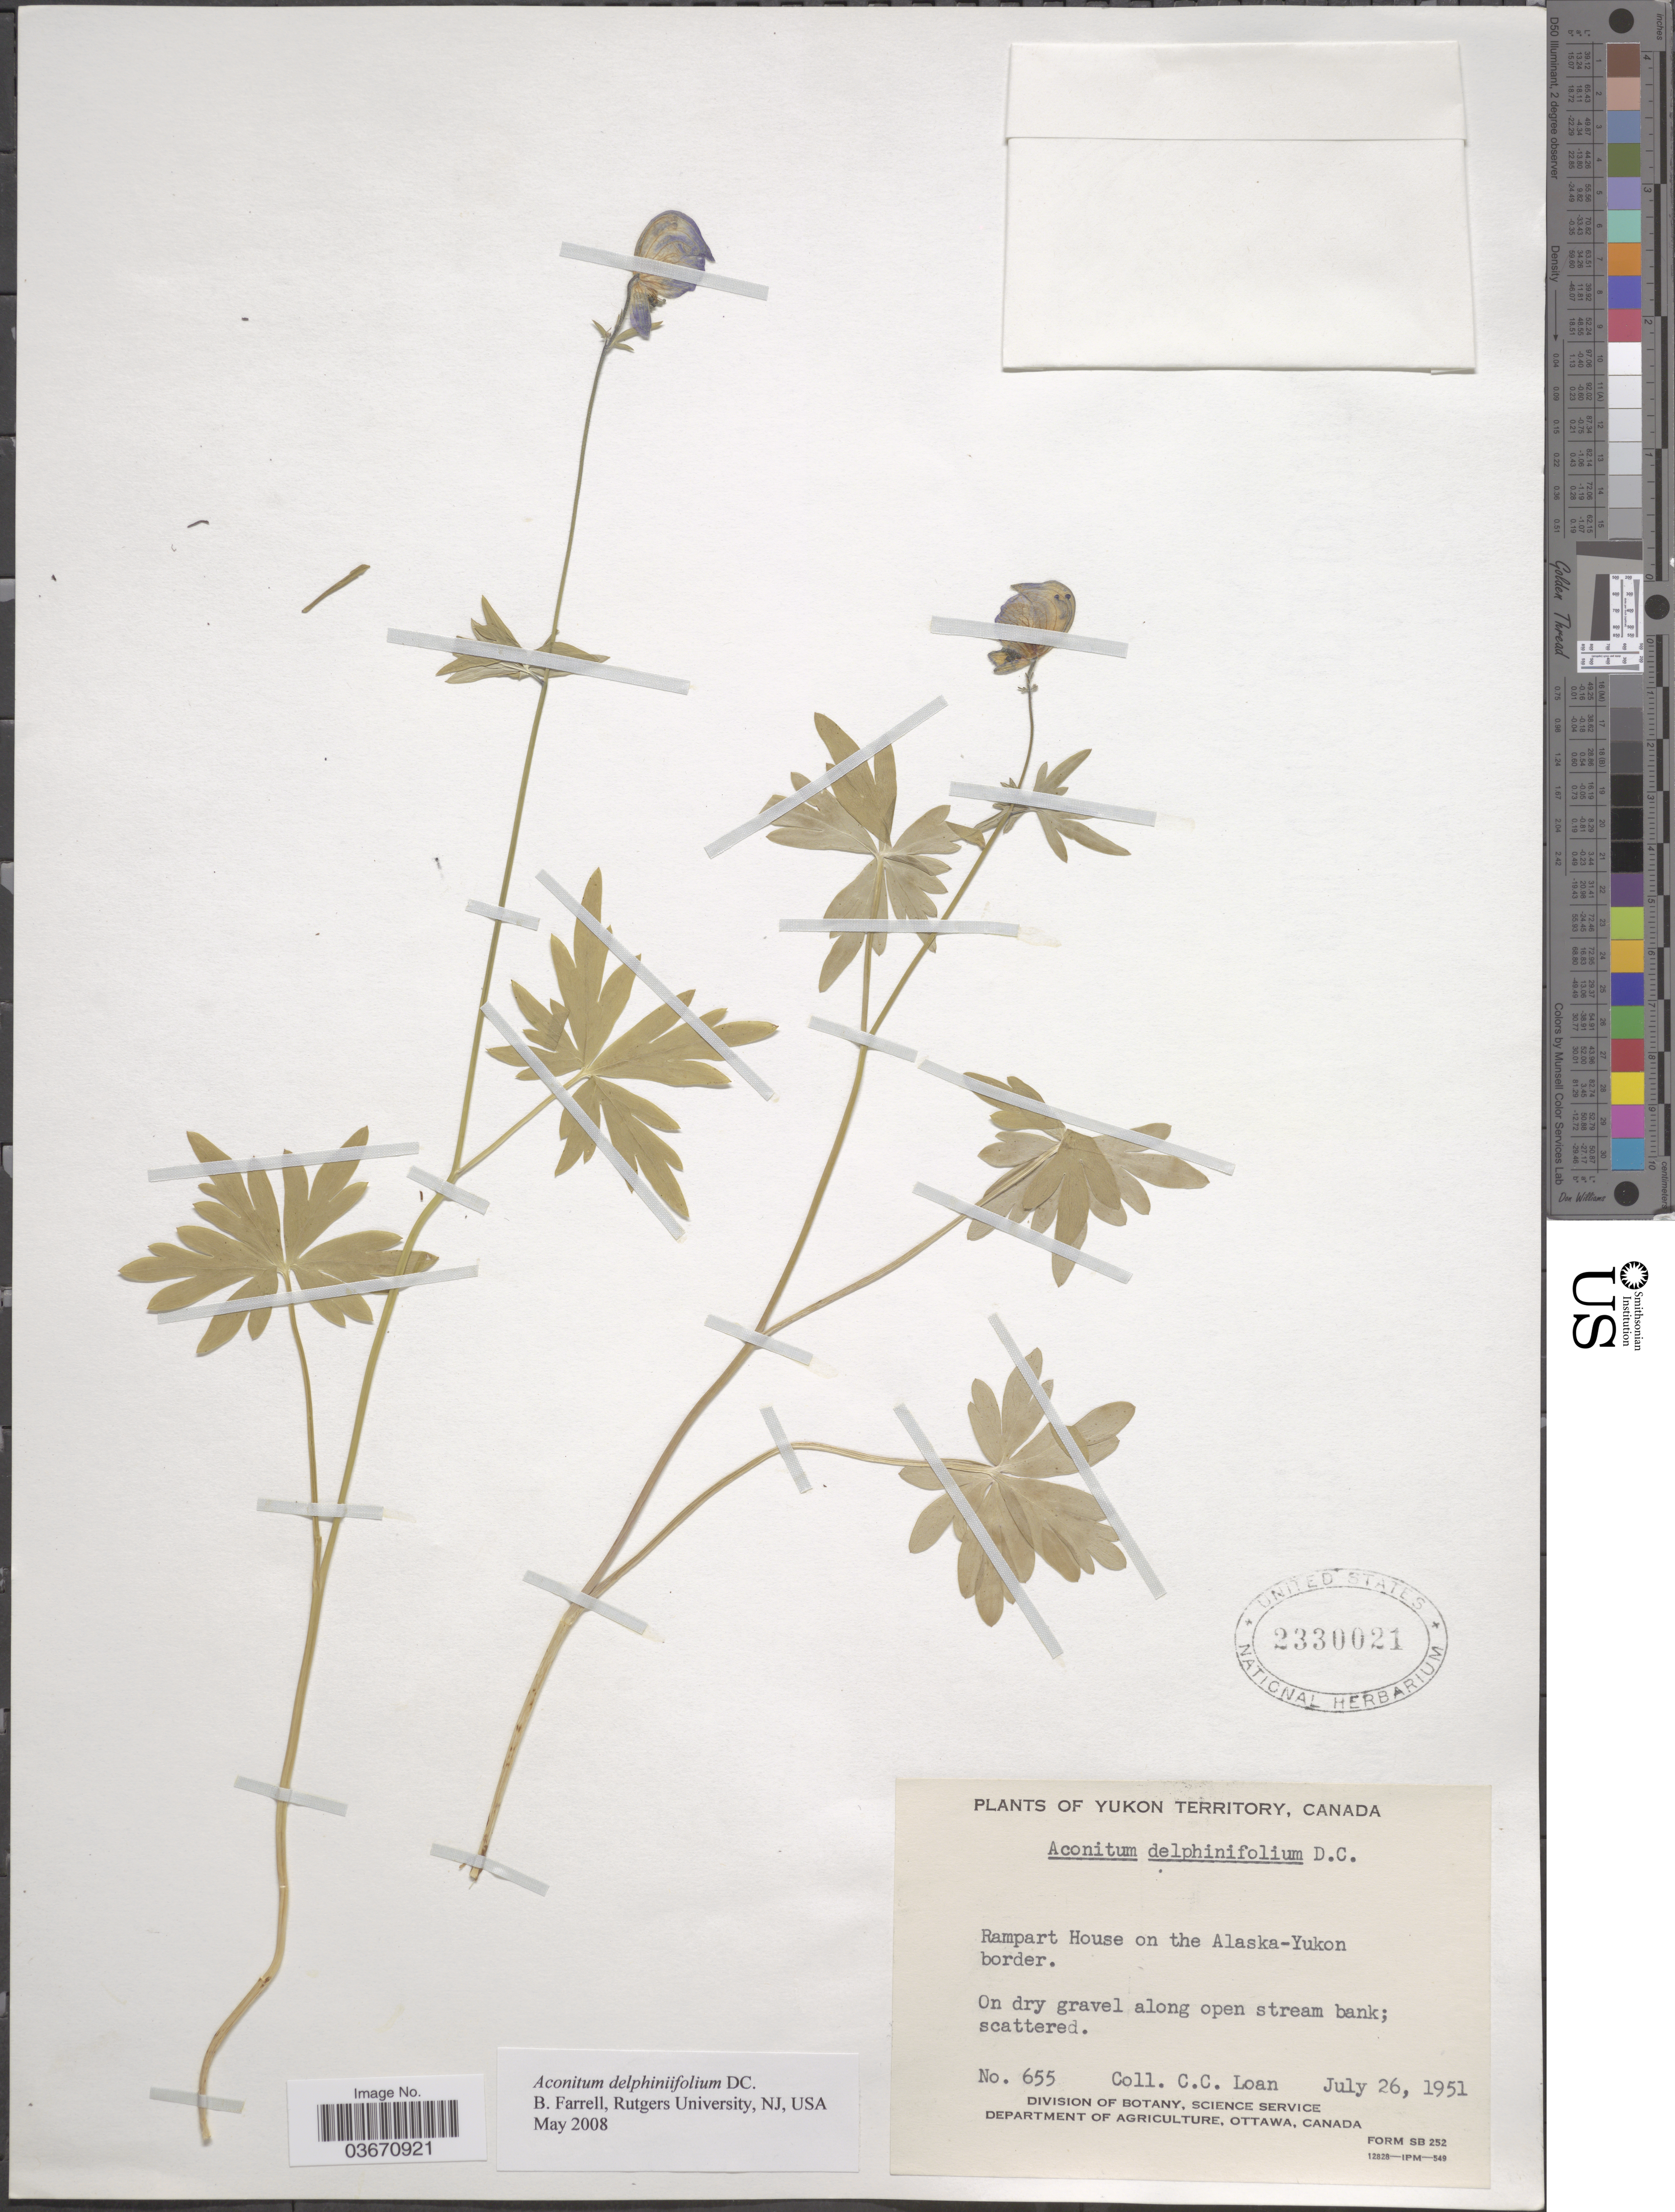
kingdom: Plantae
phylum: Tracheophyta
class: Magnoliopsida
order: Ranunculales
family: Ranunculaceae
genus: Aconitum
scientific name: Aconitum delphinifolium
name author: DC.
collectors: C. Loan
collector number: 655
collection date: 1951-07-26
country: Canada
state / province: Yukon Territory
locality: Rampart House on the Alaska-Yukon border.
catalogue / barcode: US 2330021